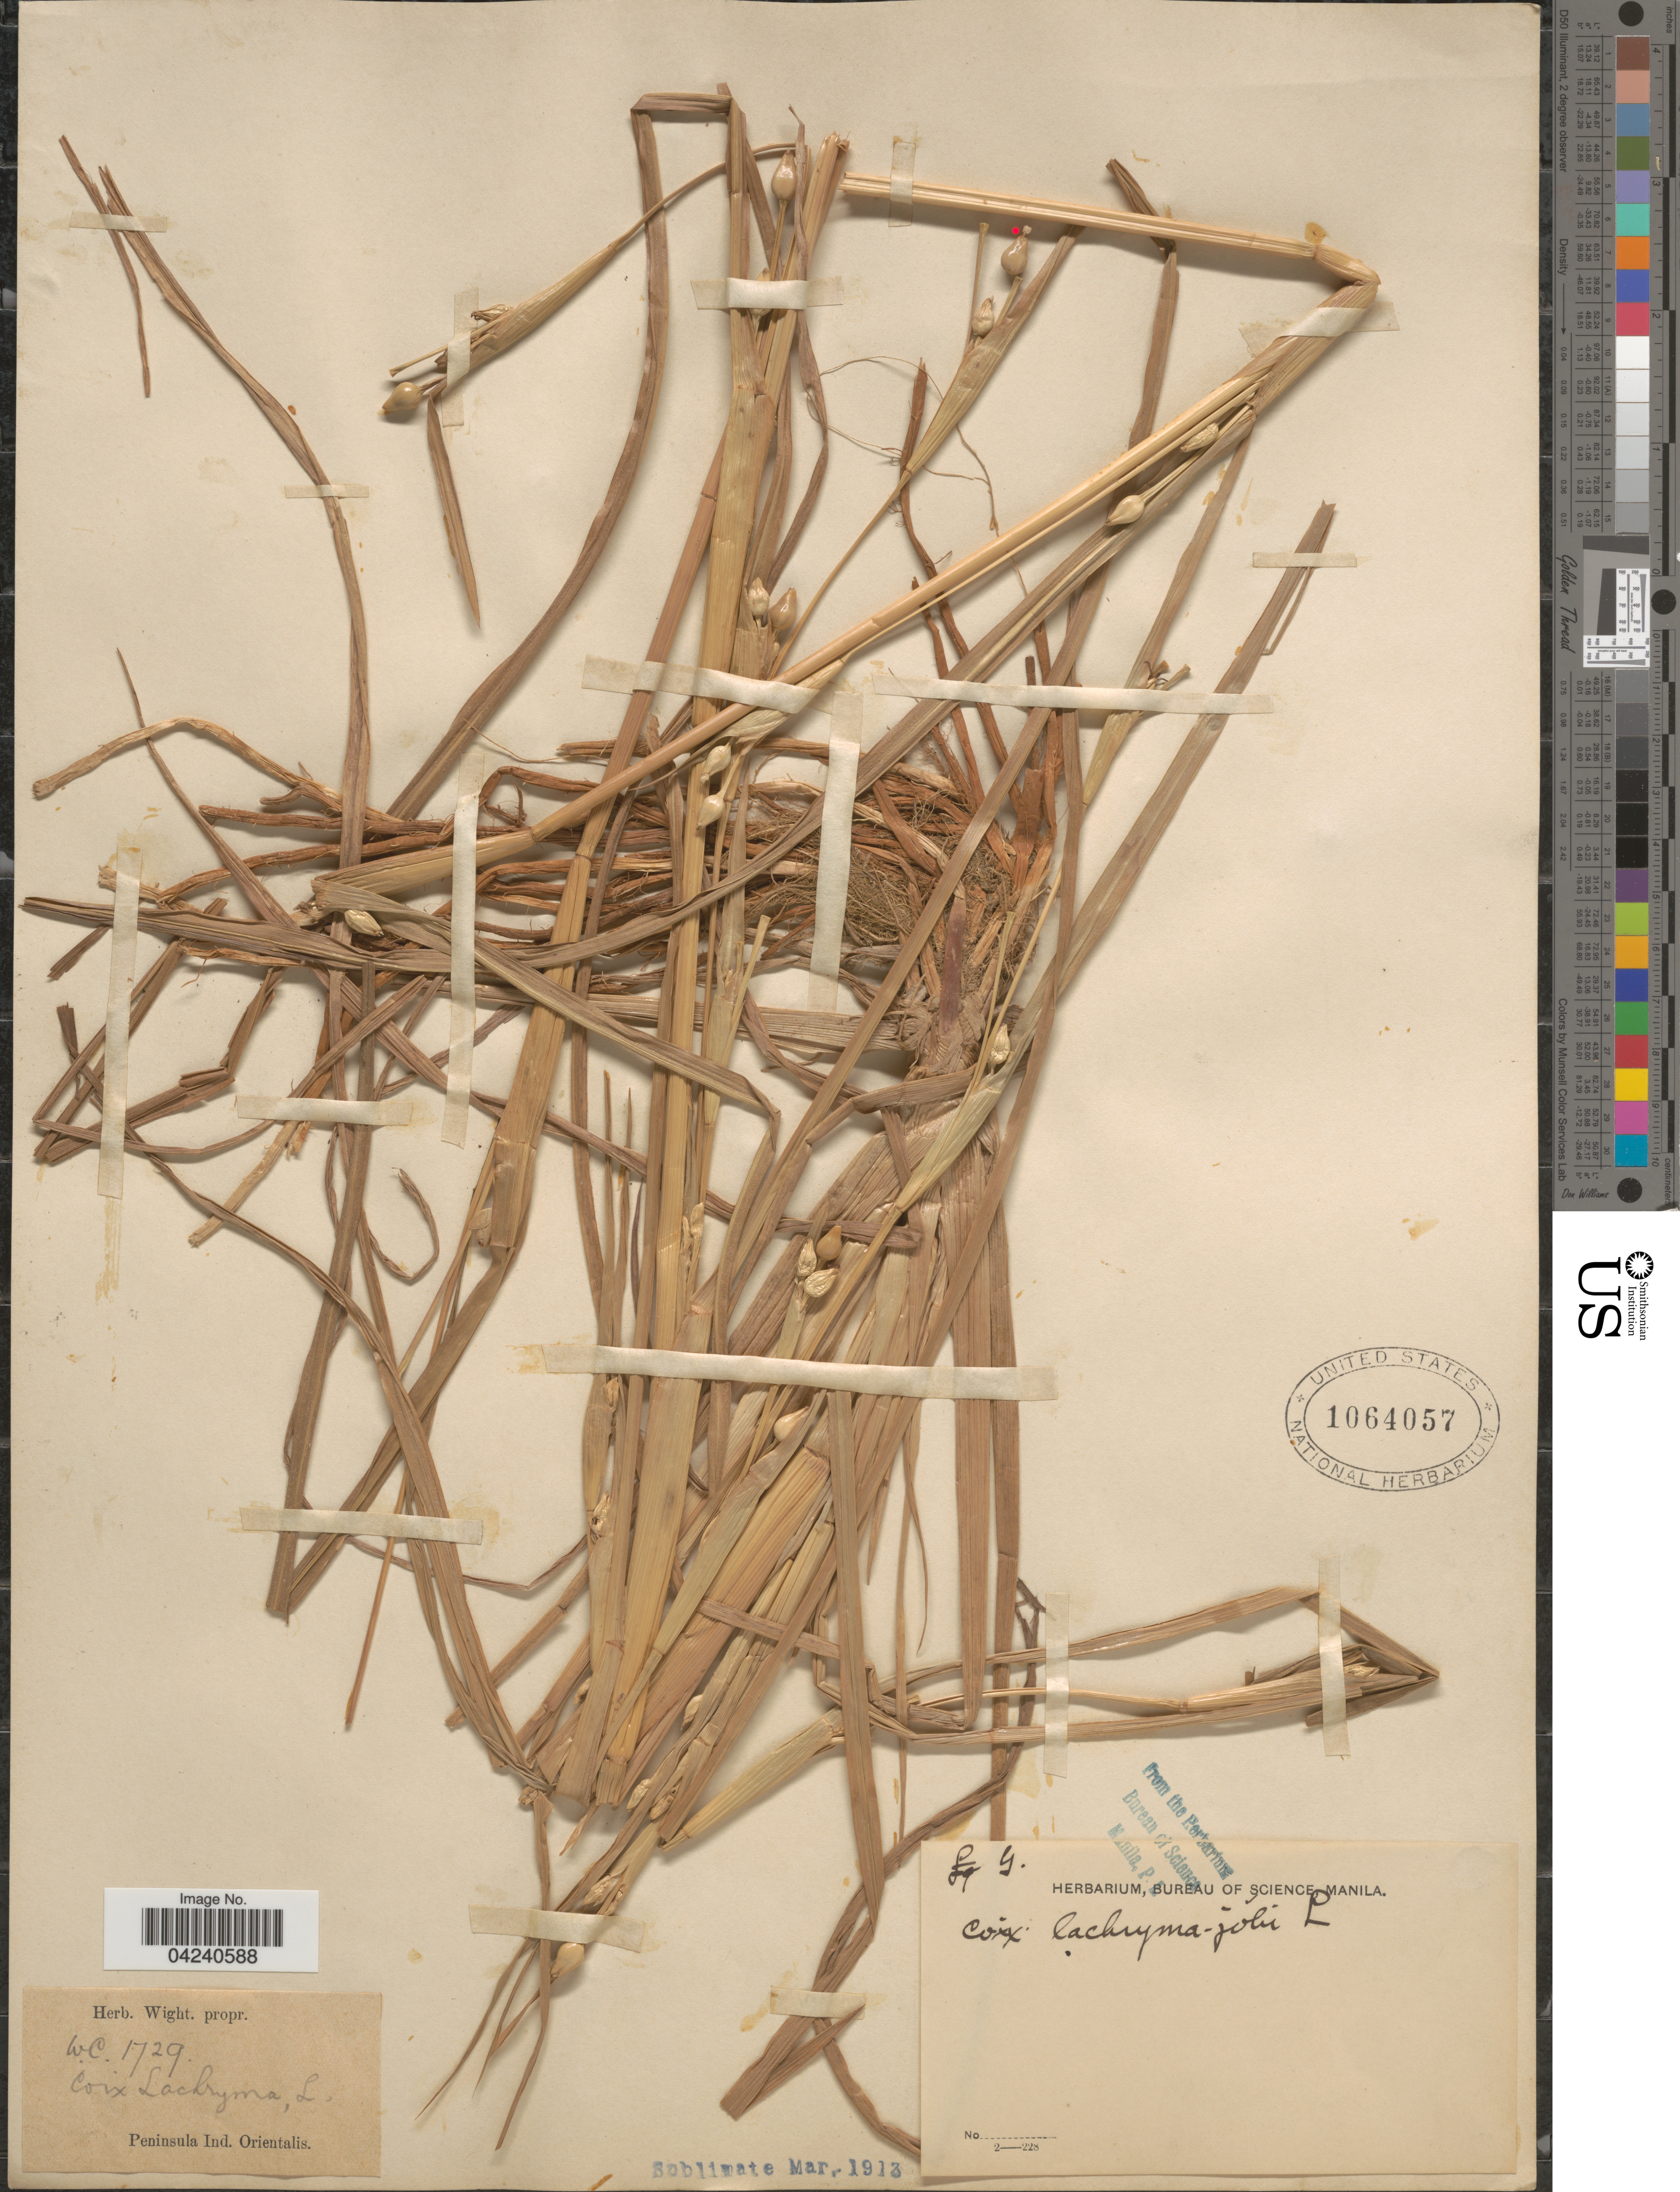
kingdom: Plantae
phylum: Tracheophyta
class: Liliopsida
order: Poales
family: Poaceae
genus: Coix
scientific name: Coix lacryma-jobi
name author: L.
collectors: ex Herb. Wight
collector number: W.C.1729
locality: Peninsula Ind. Orientalis.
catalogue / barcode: US 1064057